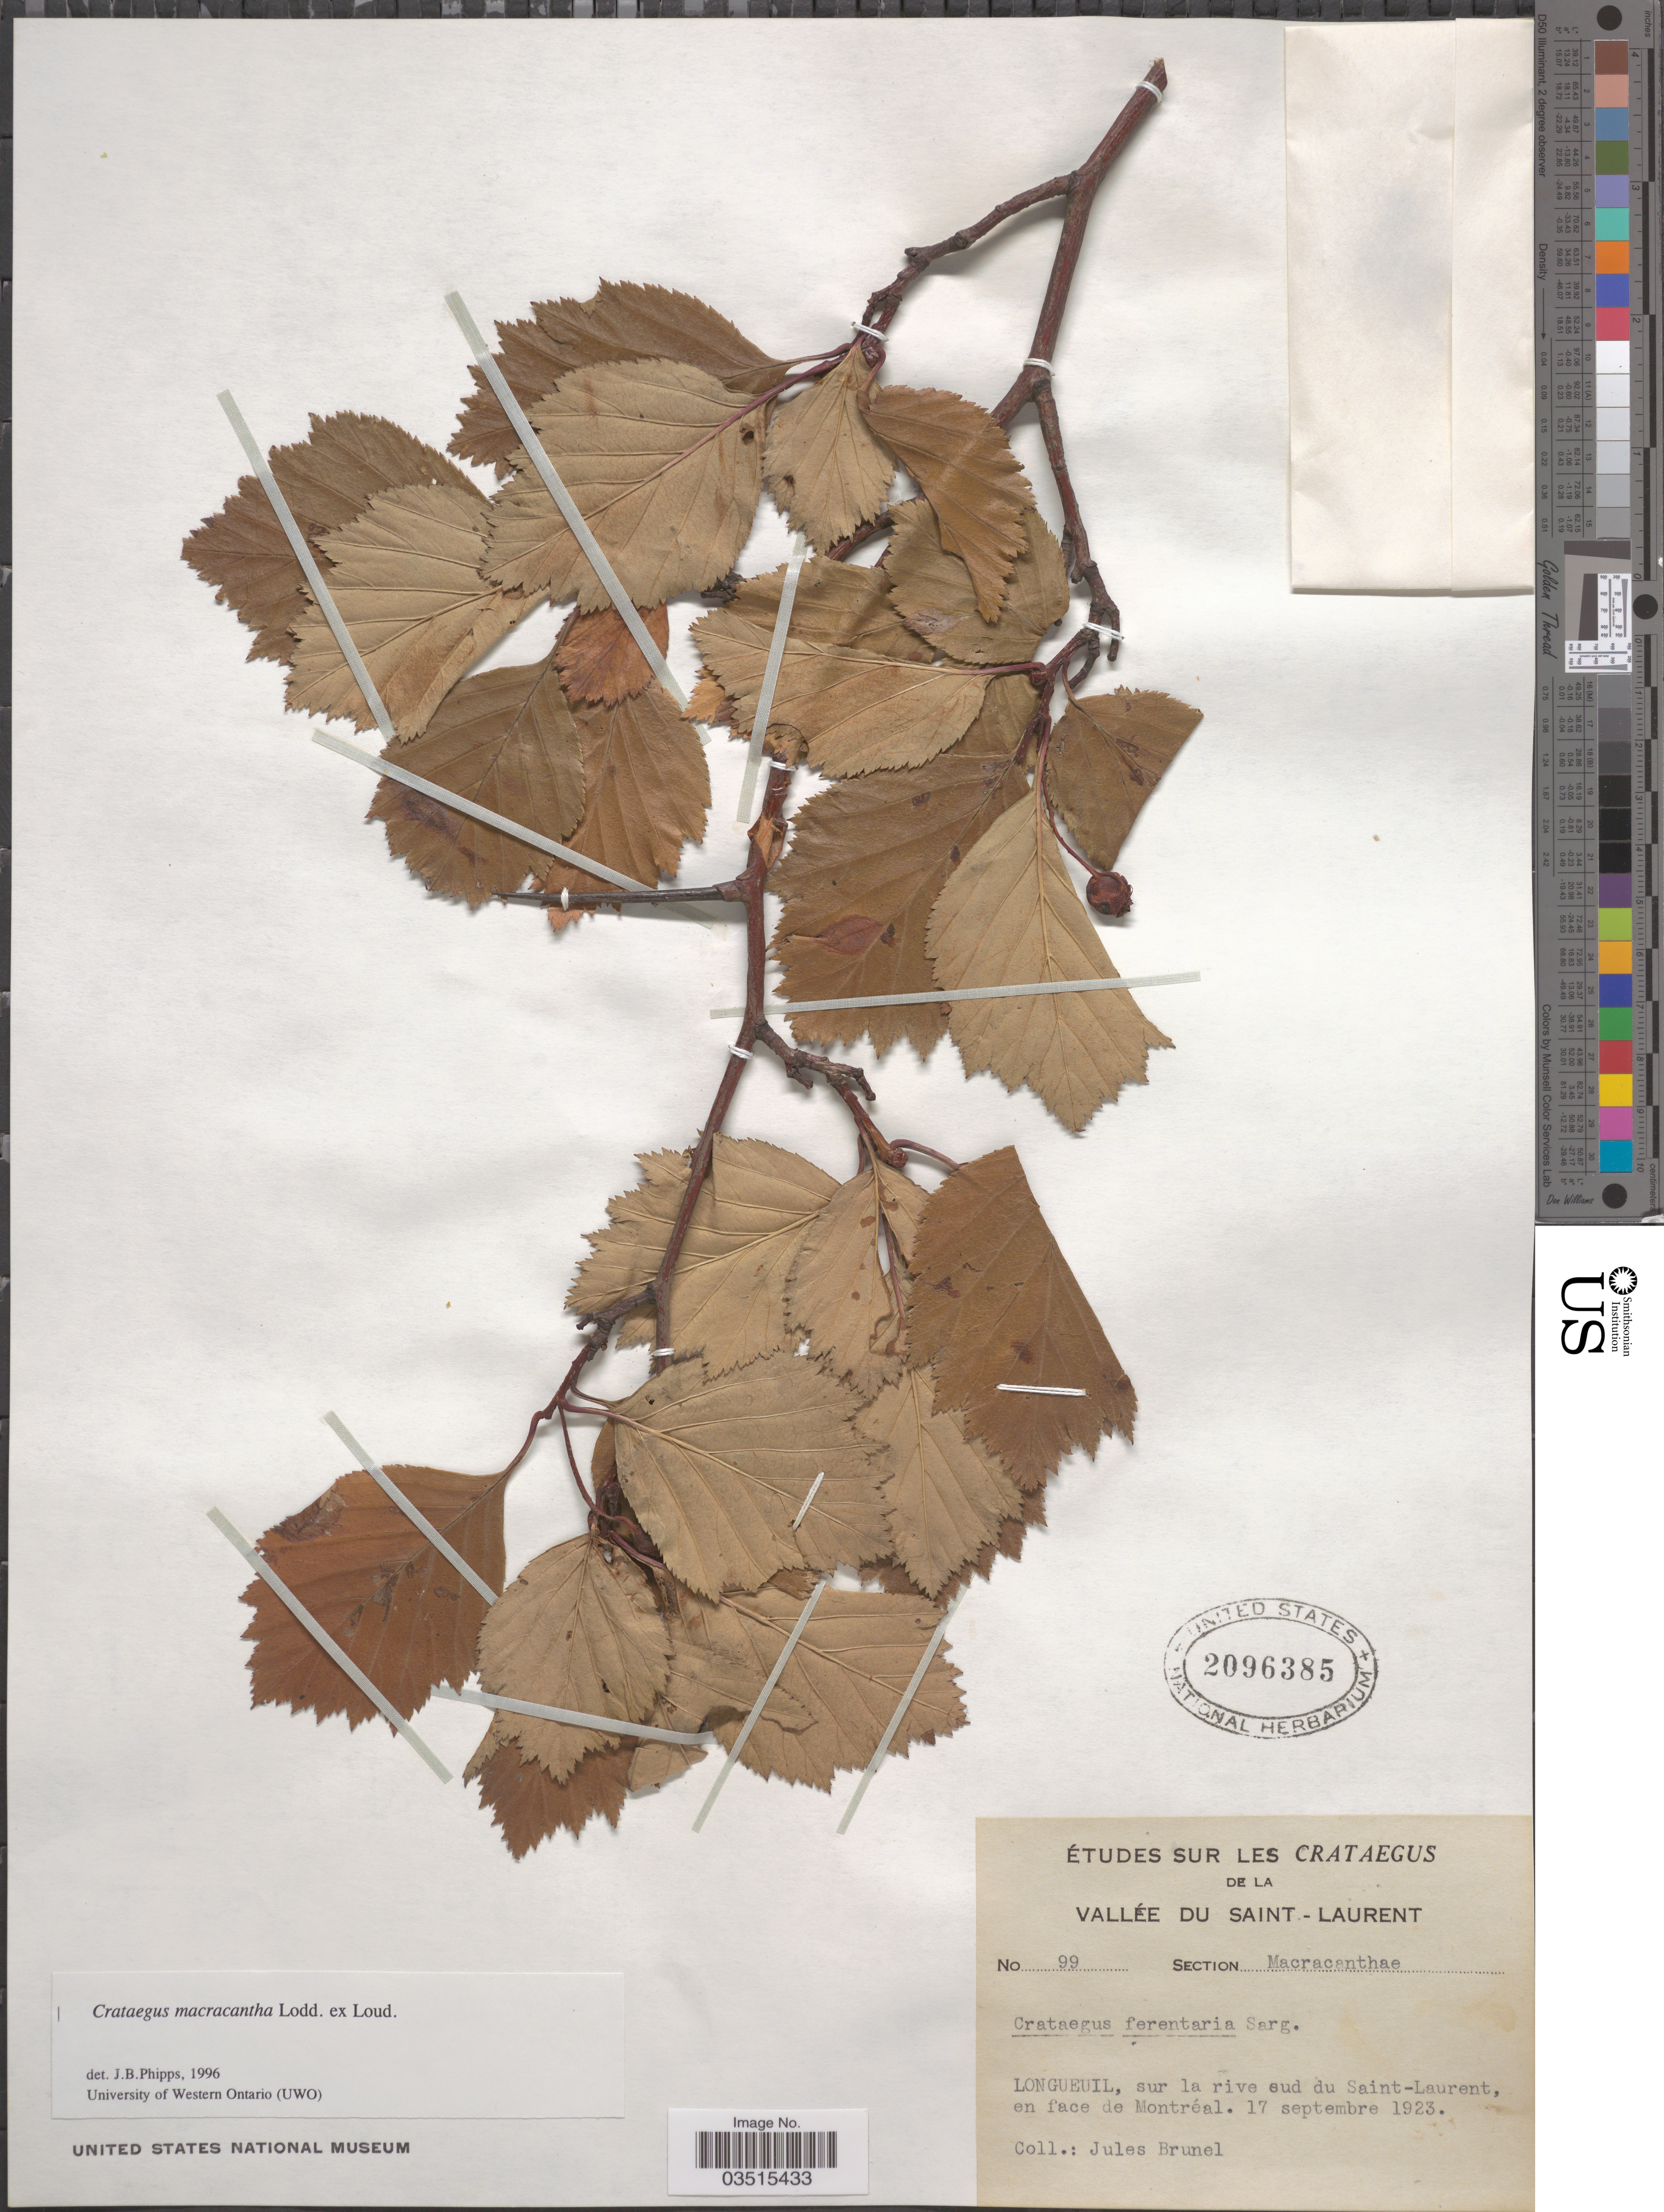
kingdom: Plantae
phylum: Tracheophyta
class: Magnoliopsida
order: Rosales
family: Rosaceae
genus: Crataegus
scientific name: Crataegus macracantha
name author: (Lindl.) Lodd. ex Loudon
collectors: J. Brunel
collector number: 99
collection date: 1923-09-17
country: Canada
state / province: Quebec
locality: Vallée du Saint - Laurent. Longueuil, sur la rive sud du Saint-Laurent, en face de Montréal.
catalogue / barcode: US 2096385